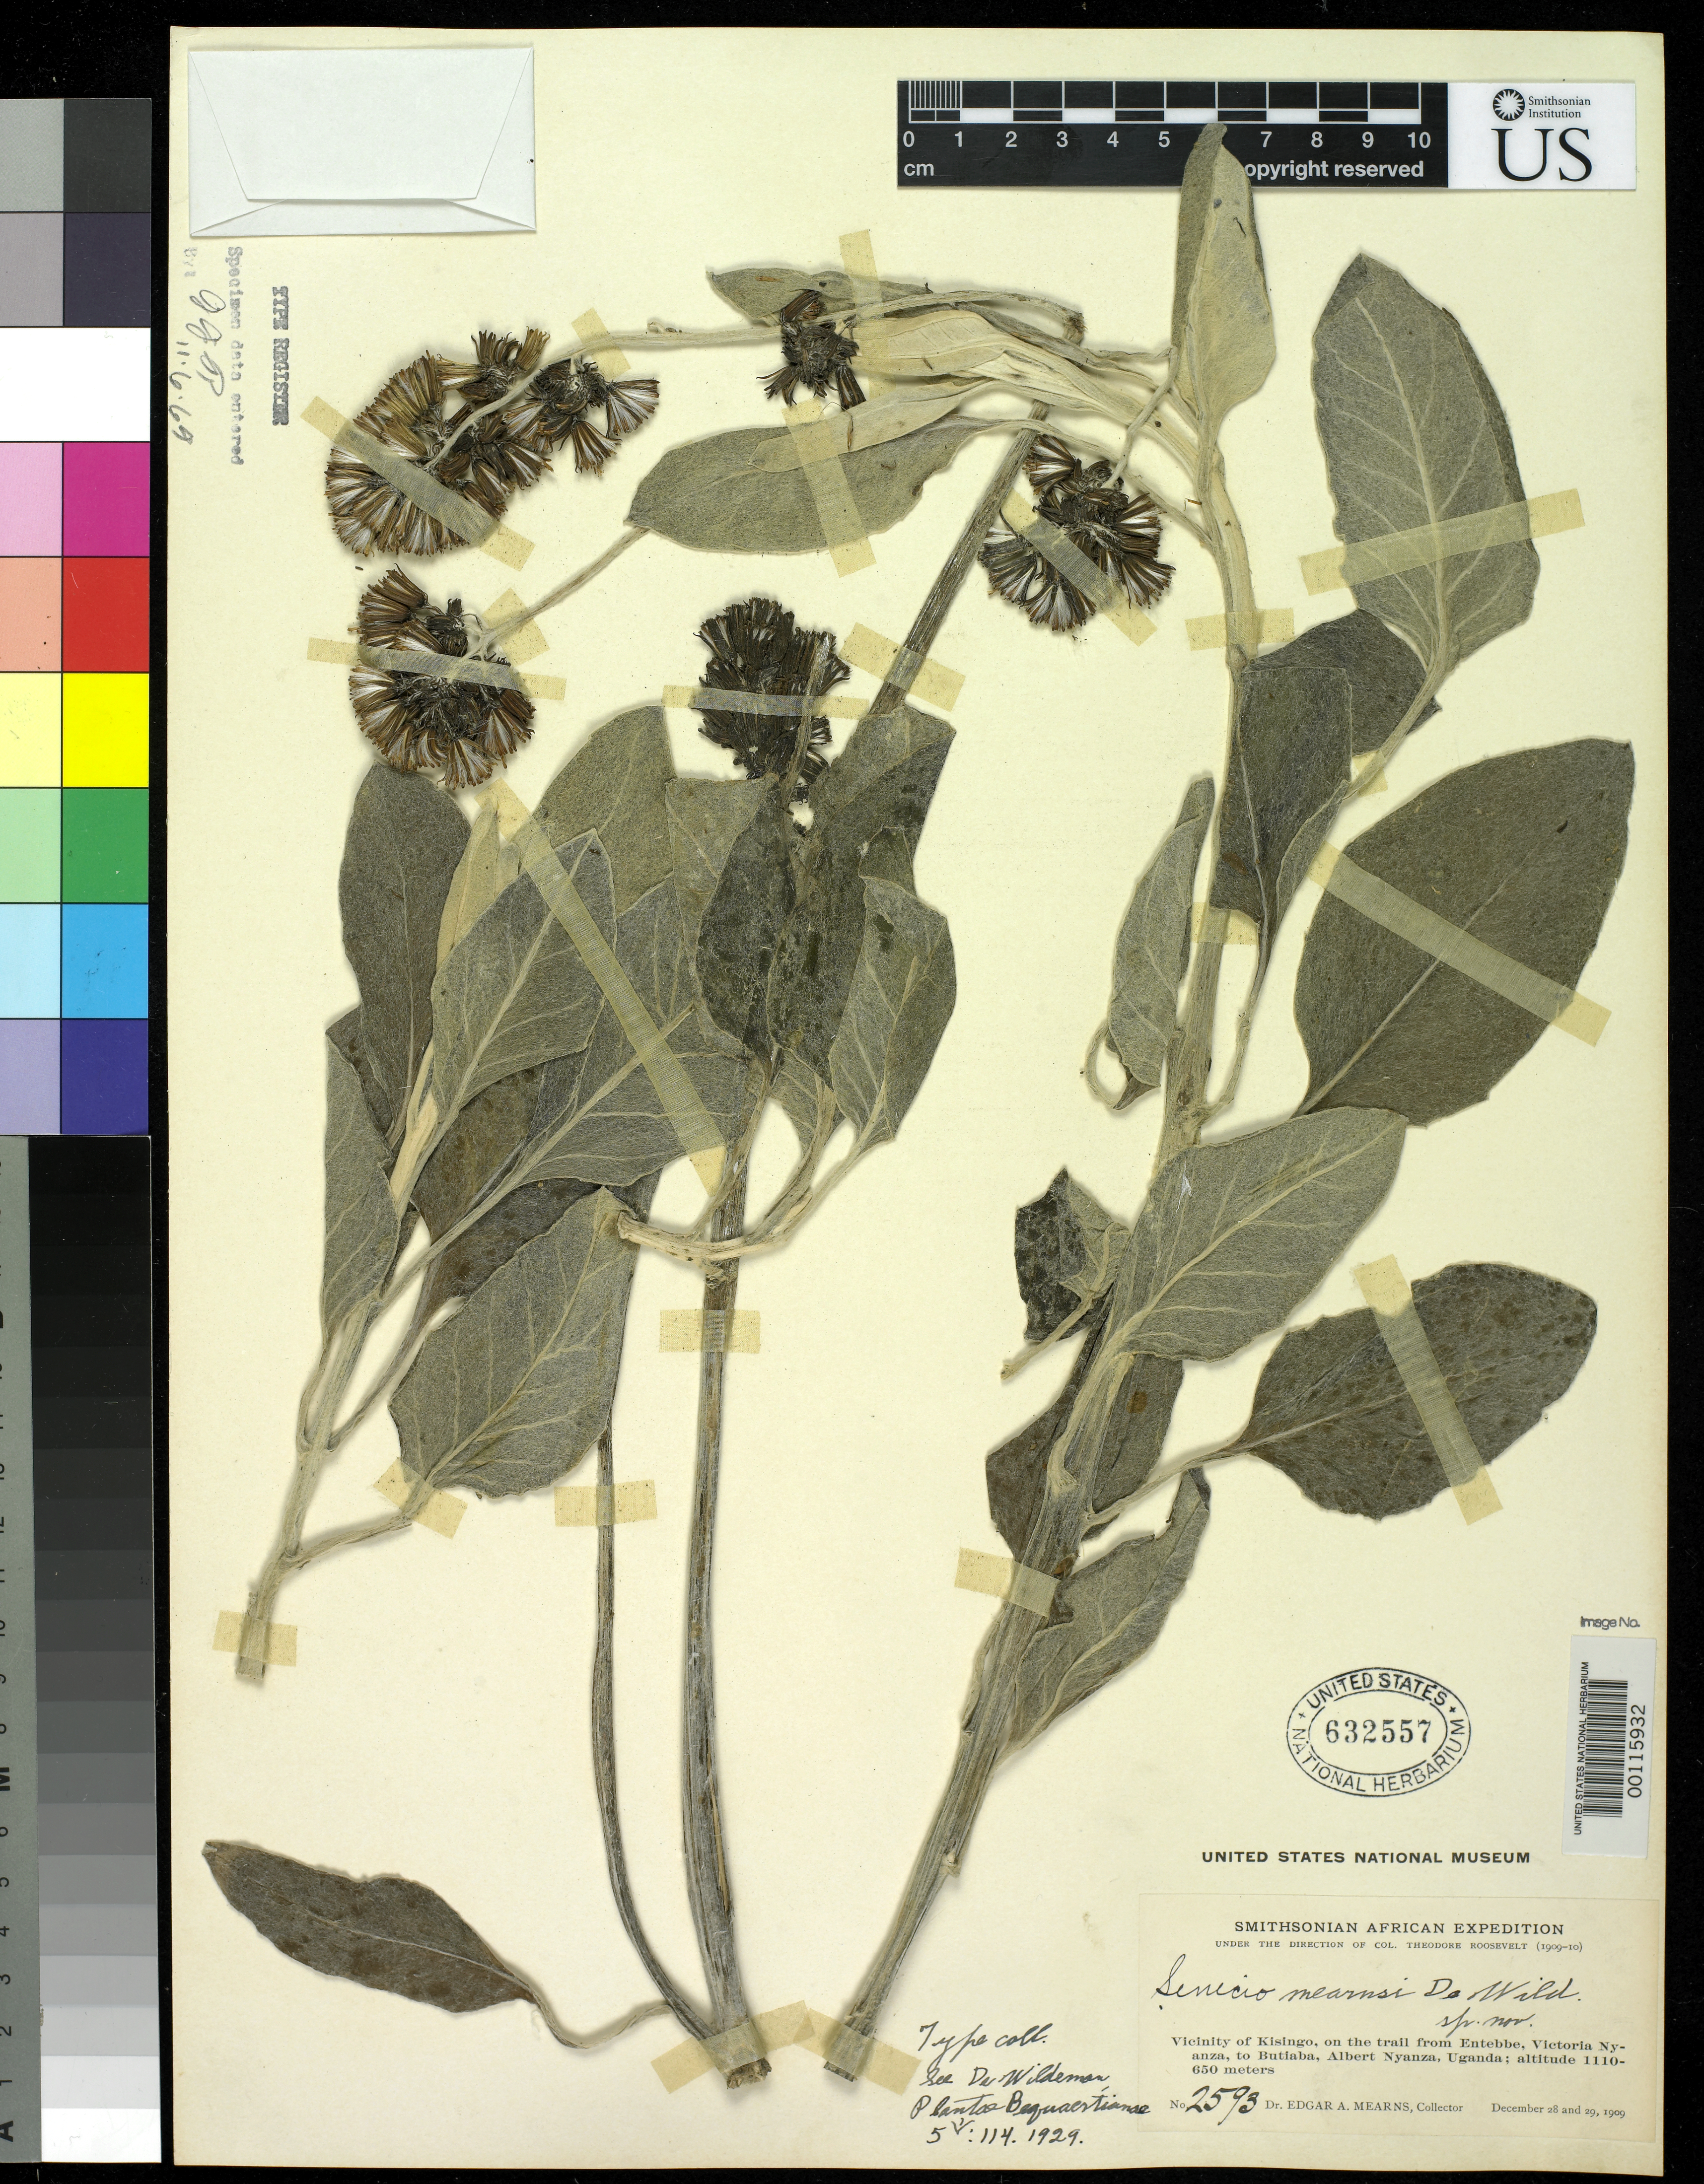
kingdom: Plantae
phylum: Tracheophyta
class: Magnoliopsida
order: Asterales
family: Asteraceae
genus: Senecio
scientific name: Senecio mearnsii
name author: De Wild.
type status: Isotype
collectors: E. A. Mearns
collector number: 2593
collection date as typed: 28 Dec 1909 to 29 Dec 1909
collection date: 1909-12-28/1909-12-29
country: Uganda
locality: Kisingo, on trail from Entebbe, Victoria Nijanza, to Butiaba, Albert Nyanza.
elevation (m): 650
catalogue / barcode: US 632557